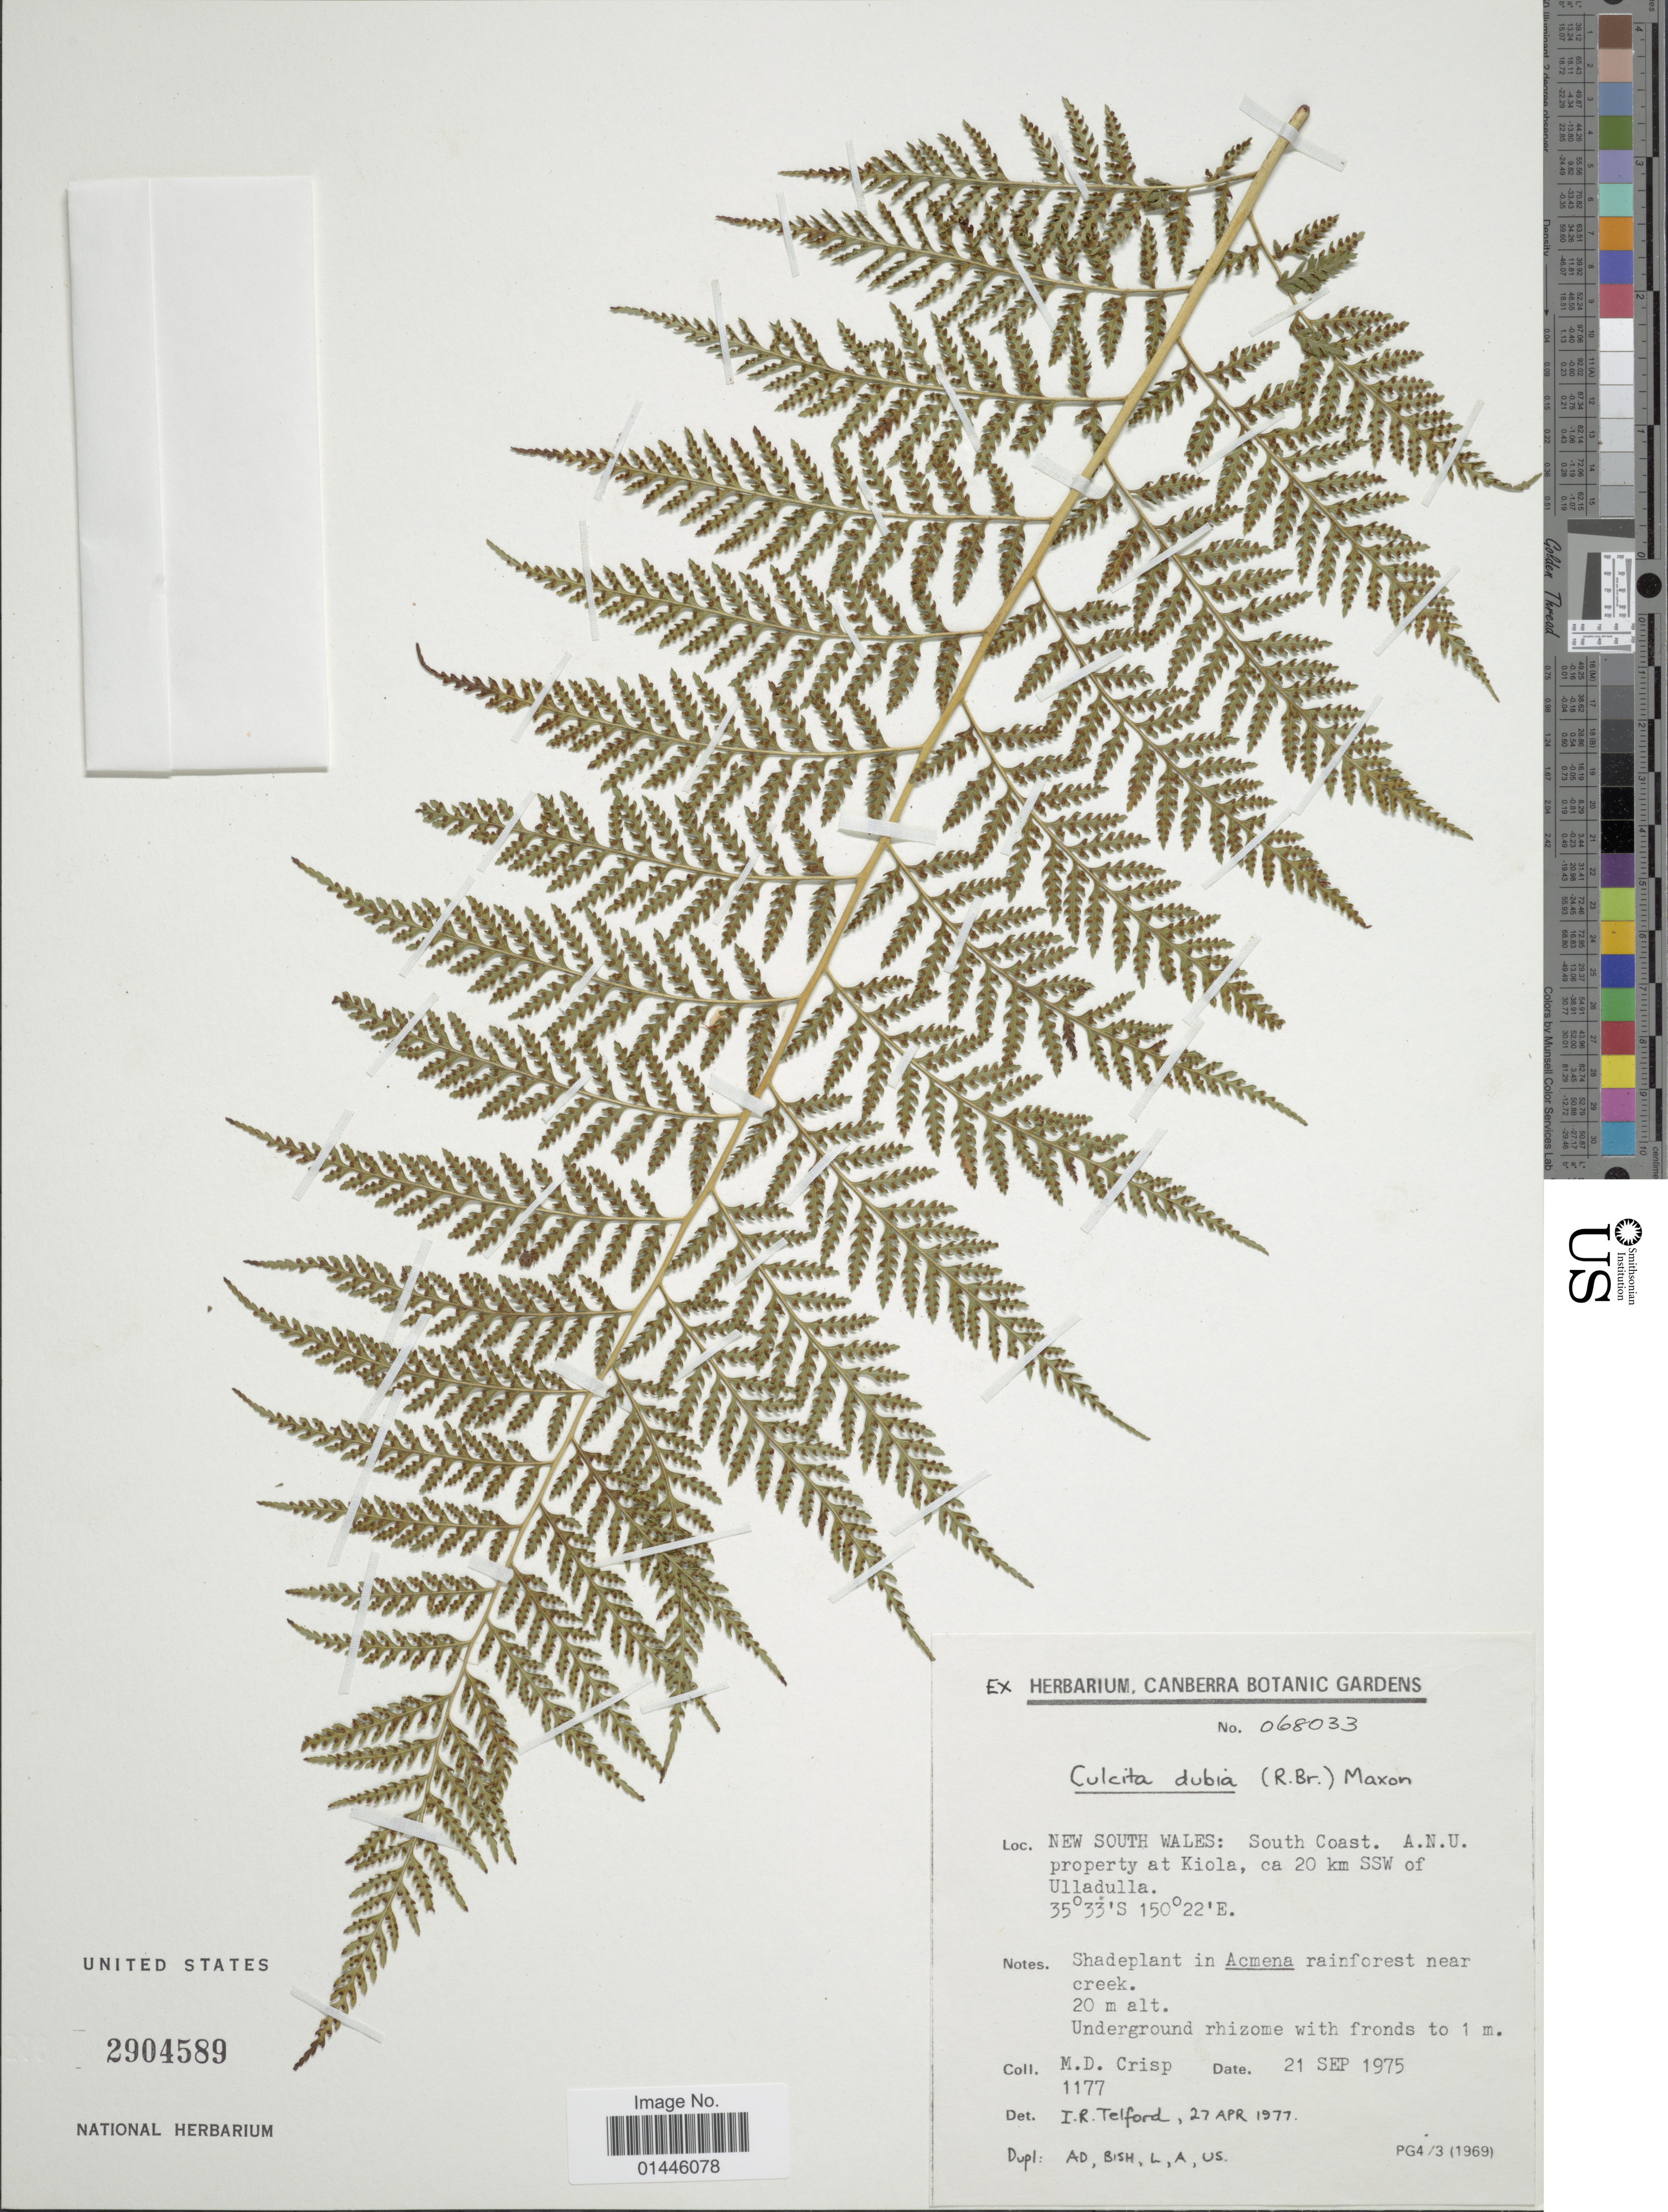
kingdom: Plantae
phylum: Tracheophyta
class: Polypodiopsida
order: Cyatheales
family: Dicksoniaceae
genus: Calochlaena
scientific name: Calochlaena dubia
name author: (R. Br.) M.D. Turner & R.A. White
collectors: M. Crisp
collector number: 1177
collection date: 1975-09-21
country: Australia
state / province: New South Wales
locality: South Coast, A.N.U. property at Kiola, ca 20 km SSW of Ulladulla.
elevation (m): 20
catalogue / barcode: US 2904589